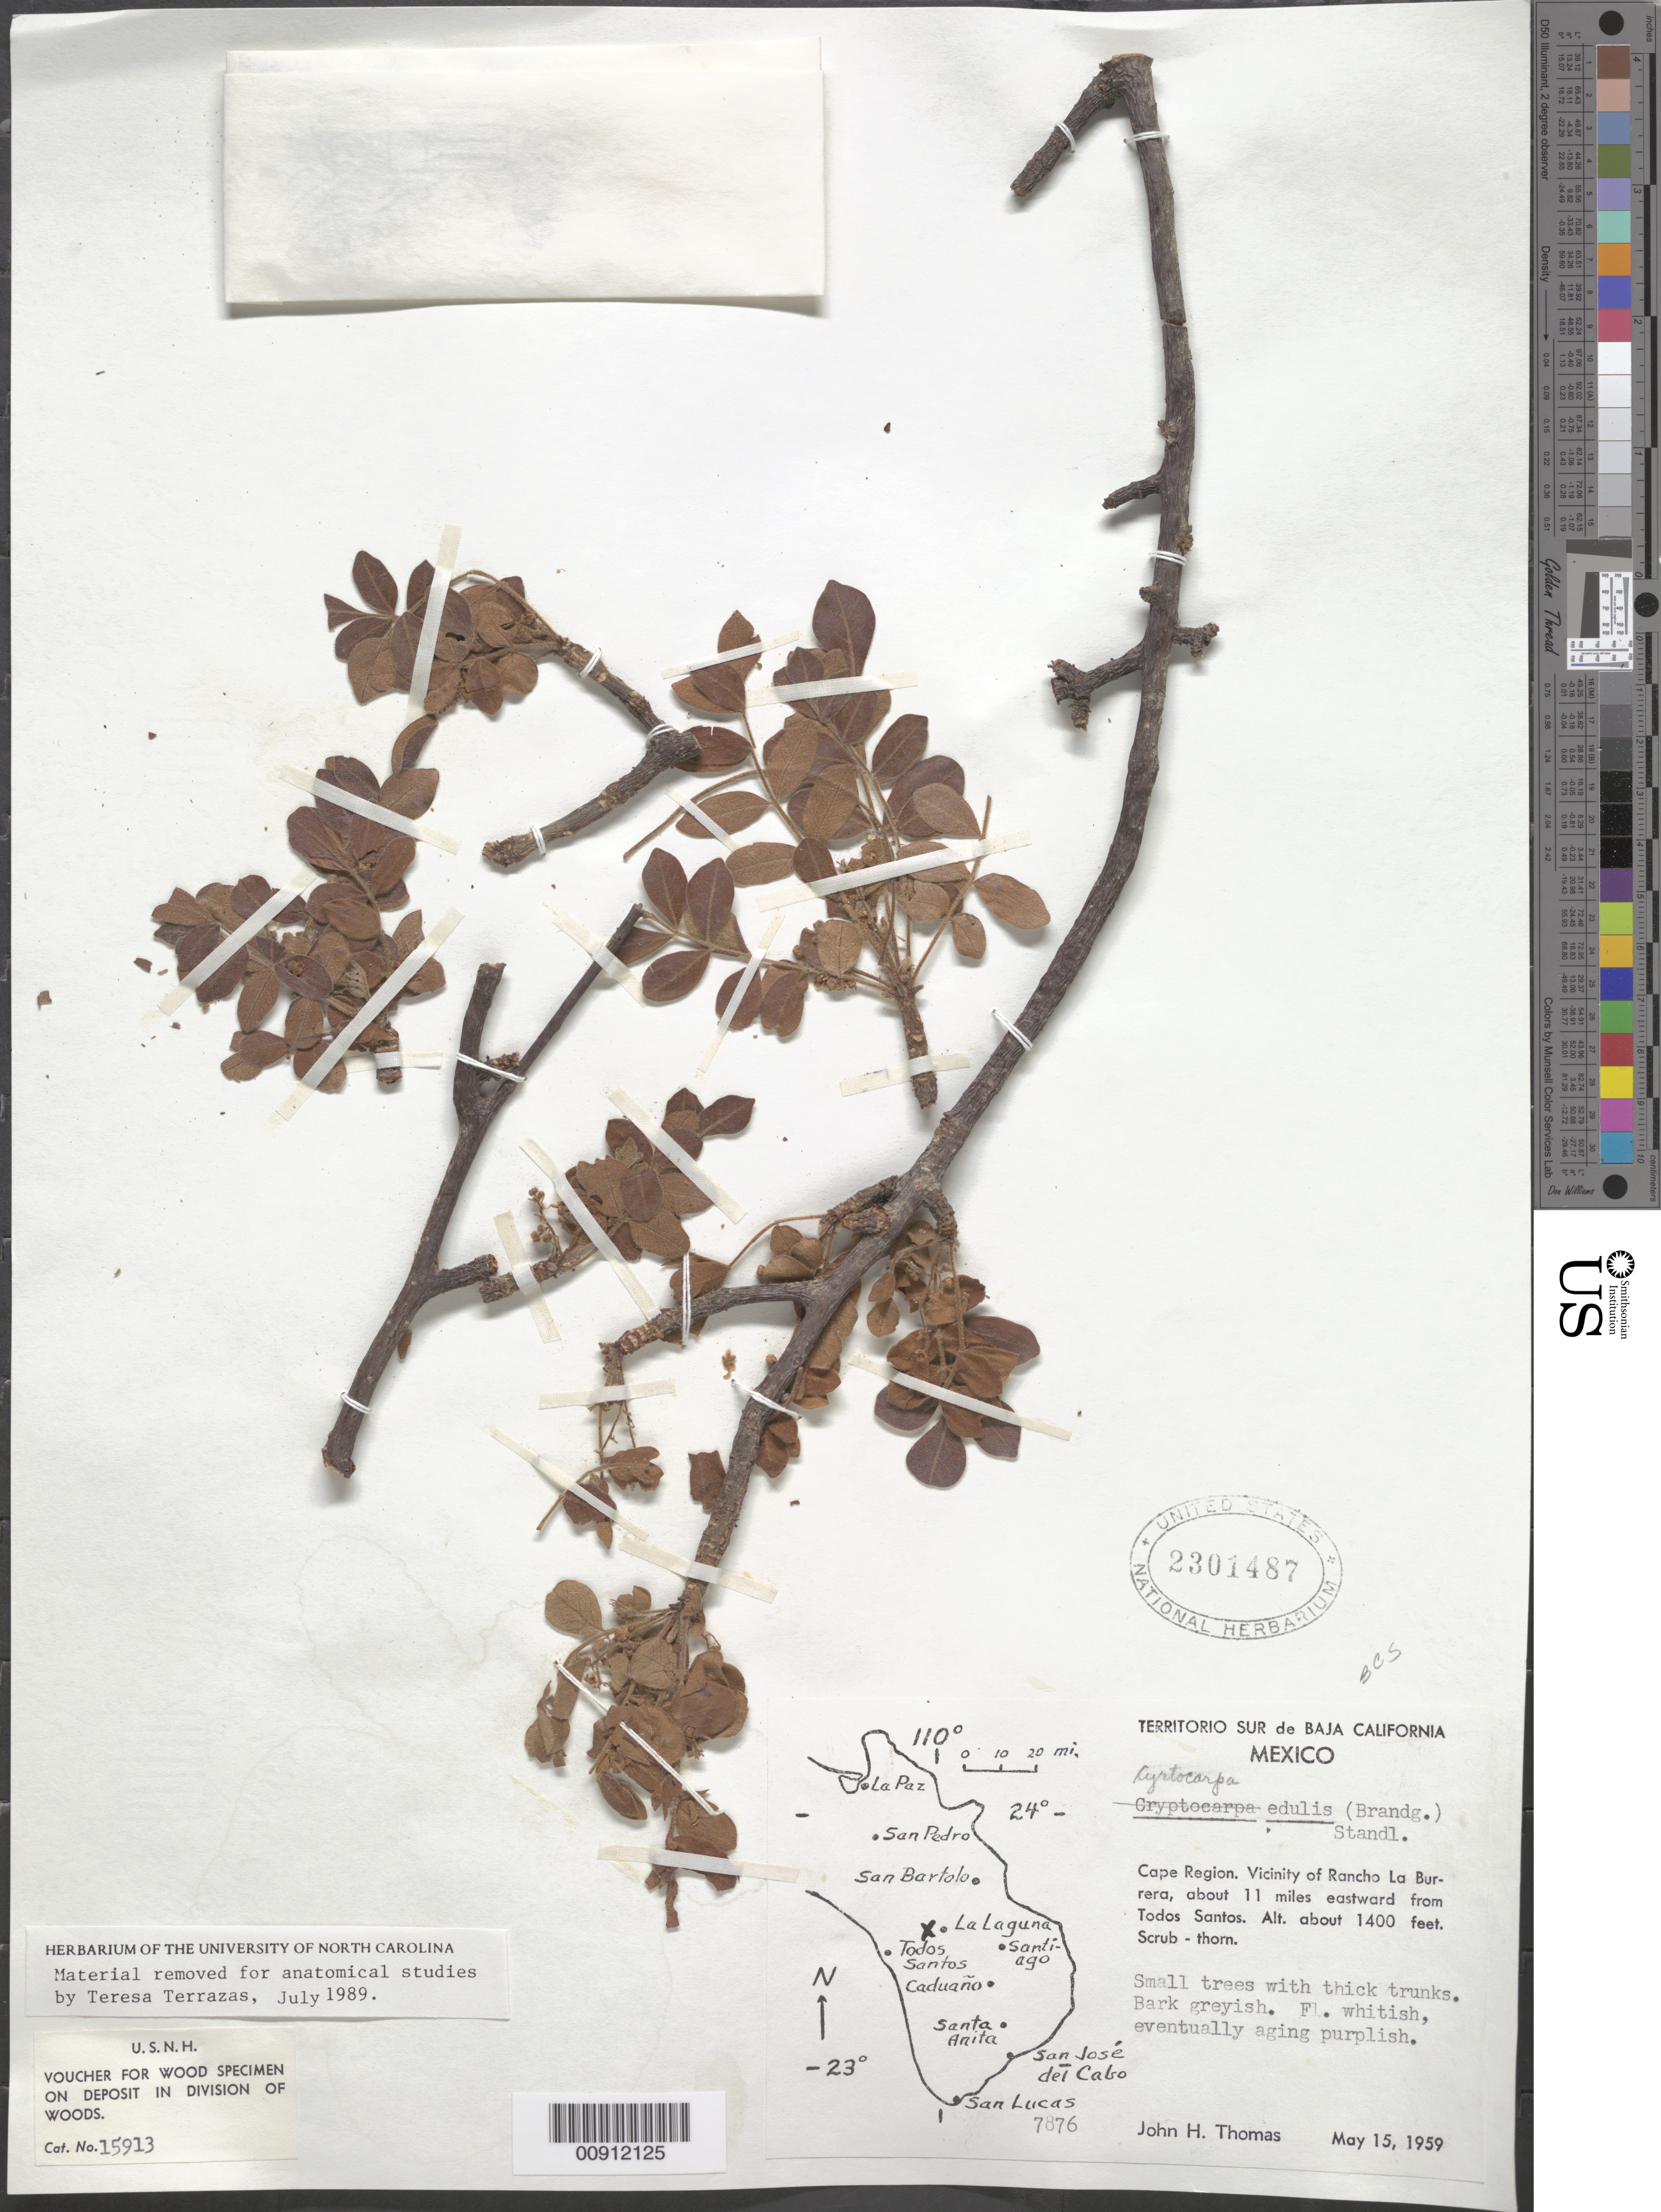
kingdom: Plantae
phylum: Tracheophyta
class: Magnoliopsida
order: Sapindales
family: Anacardiaceae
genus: Cyrtocarpa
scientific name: Cyrtocarpa edulis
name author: (Brandegee) Standl.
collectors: J. H. Thomas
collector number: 7876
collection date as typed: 15 May 1959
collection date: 1959-05-15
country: Mexico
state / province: Baja California Sur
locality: Cape region, Vicinity of Rancho La Burrera, about 11 miles eastward from Todos Santos. Territorio Sur de Baja California.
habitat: Scrub-thorn.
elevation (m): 427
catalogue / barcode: US 2301487